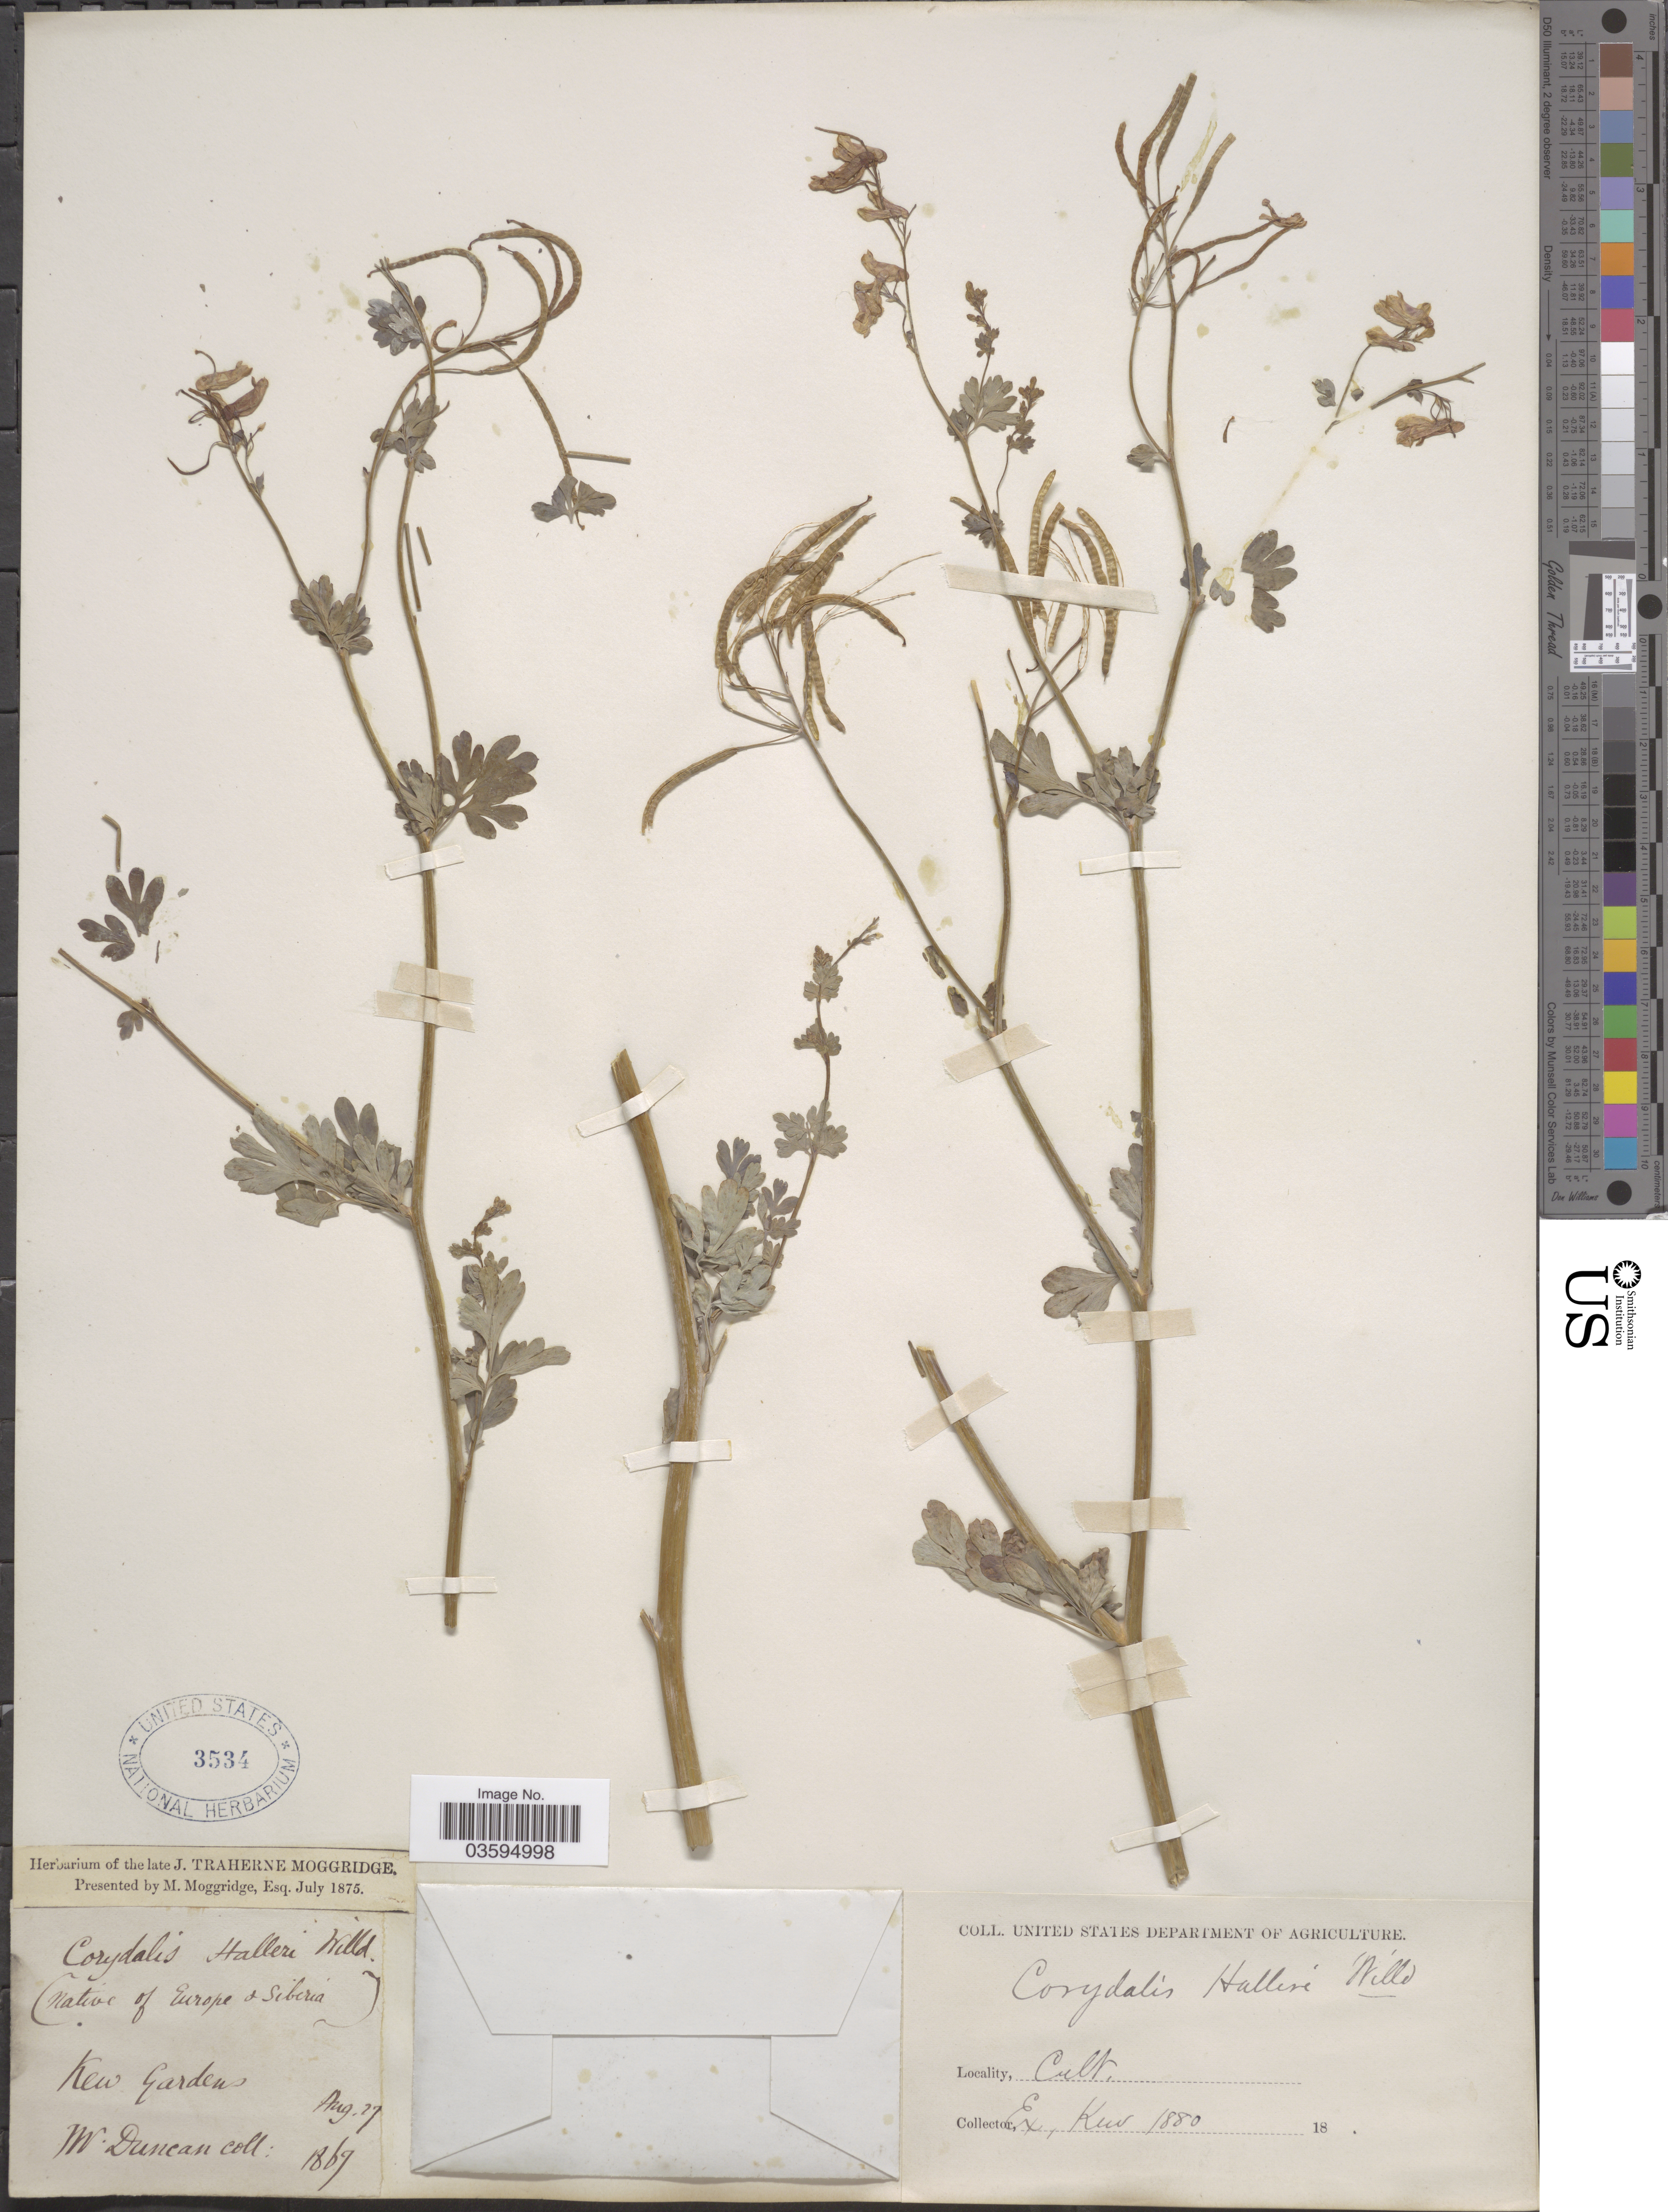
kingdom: Plantae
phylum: Tracheophyta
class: Magnoliopsida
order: Ranunculales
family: Papaveraceae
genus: Corydalis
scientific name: Corydalis halleri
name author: (Willd.) Willd.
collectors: M. Duncan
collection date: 1869-08-27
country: United Kingdom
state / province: England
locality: Kew Garden.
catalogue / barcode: US 3534